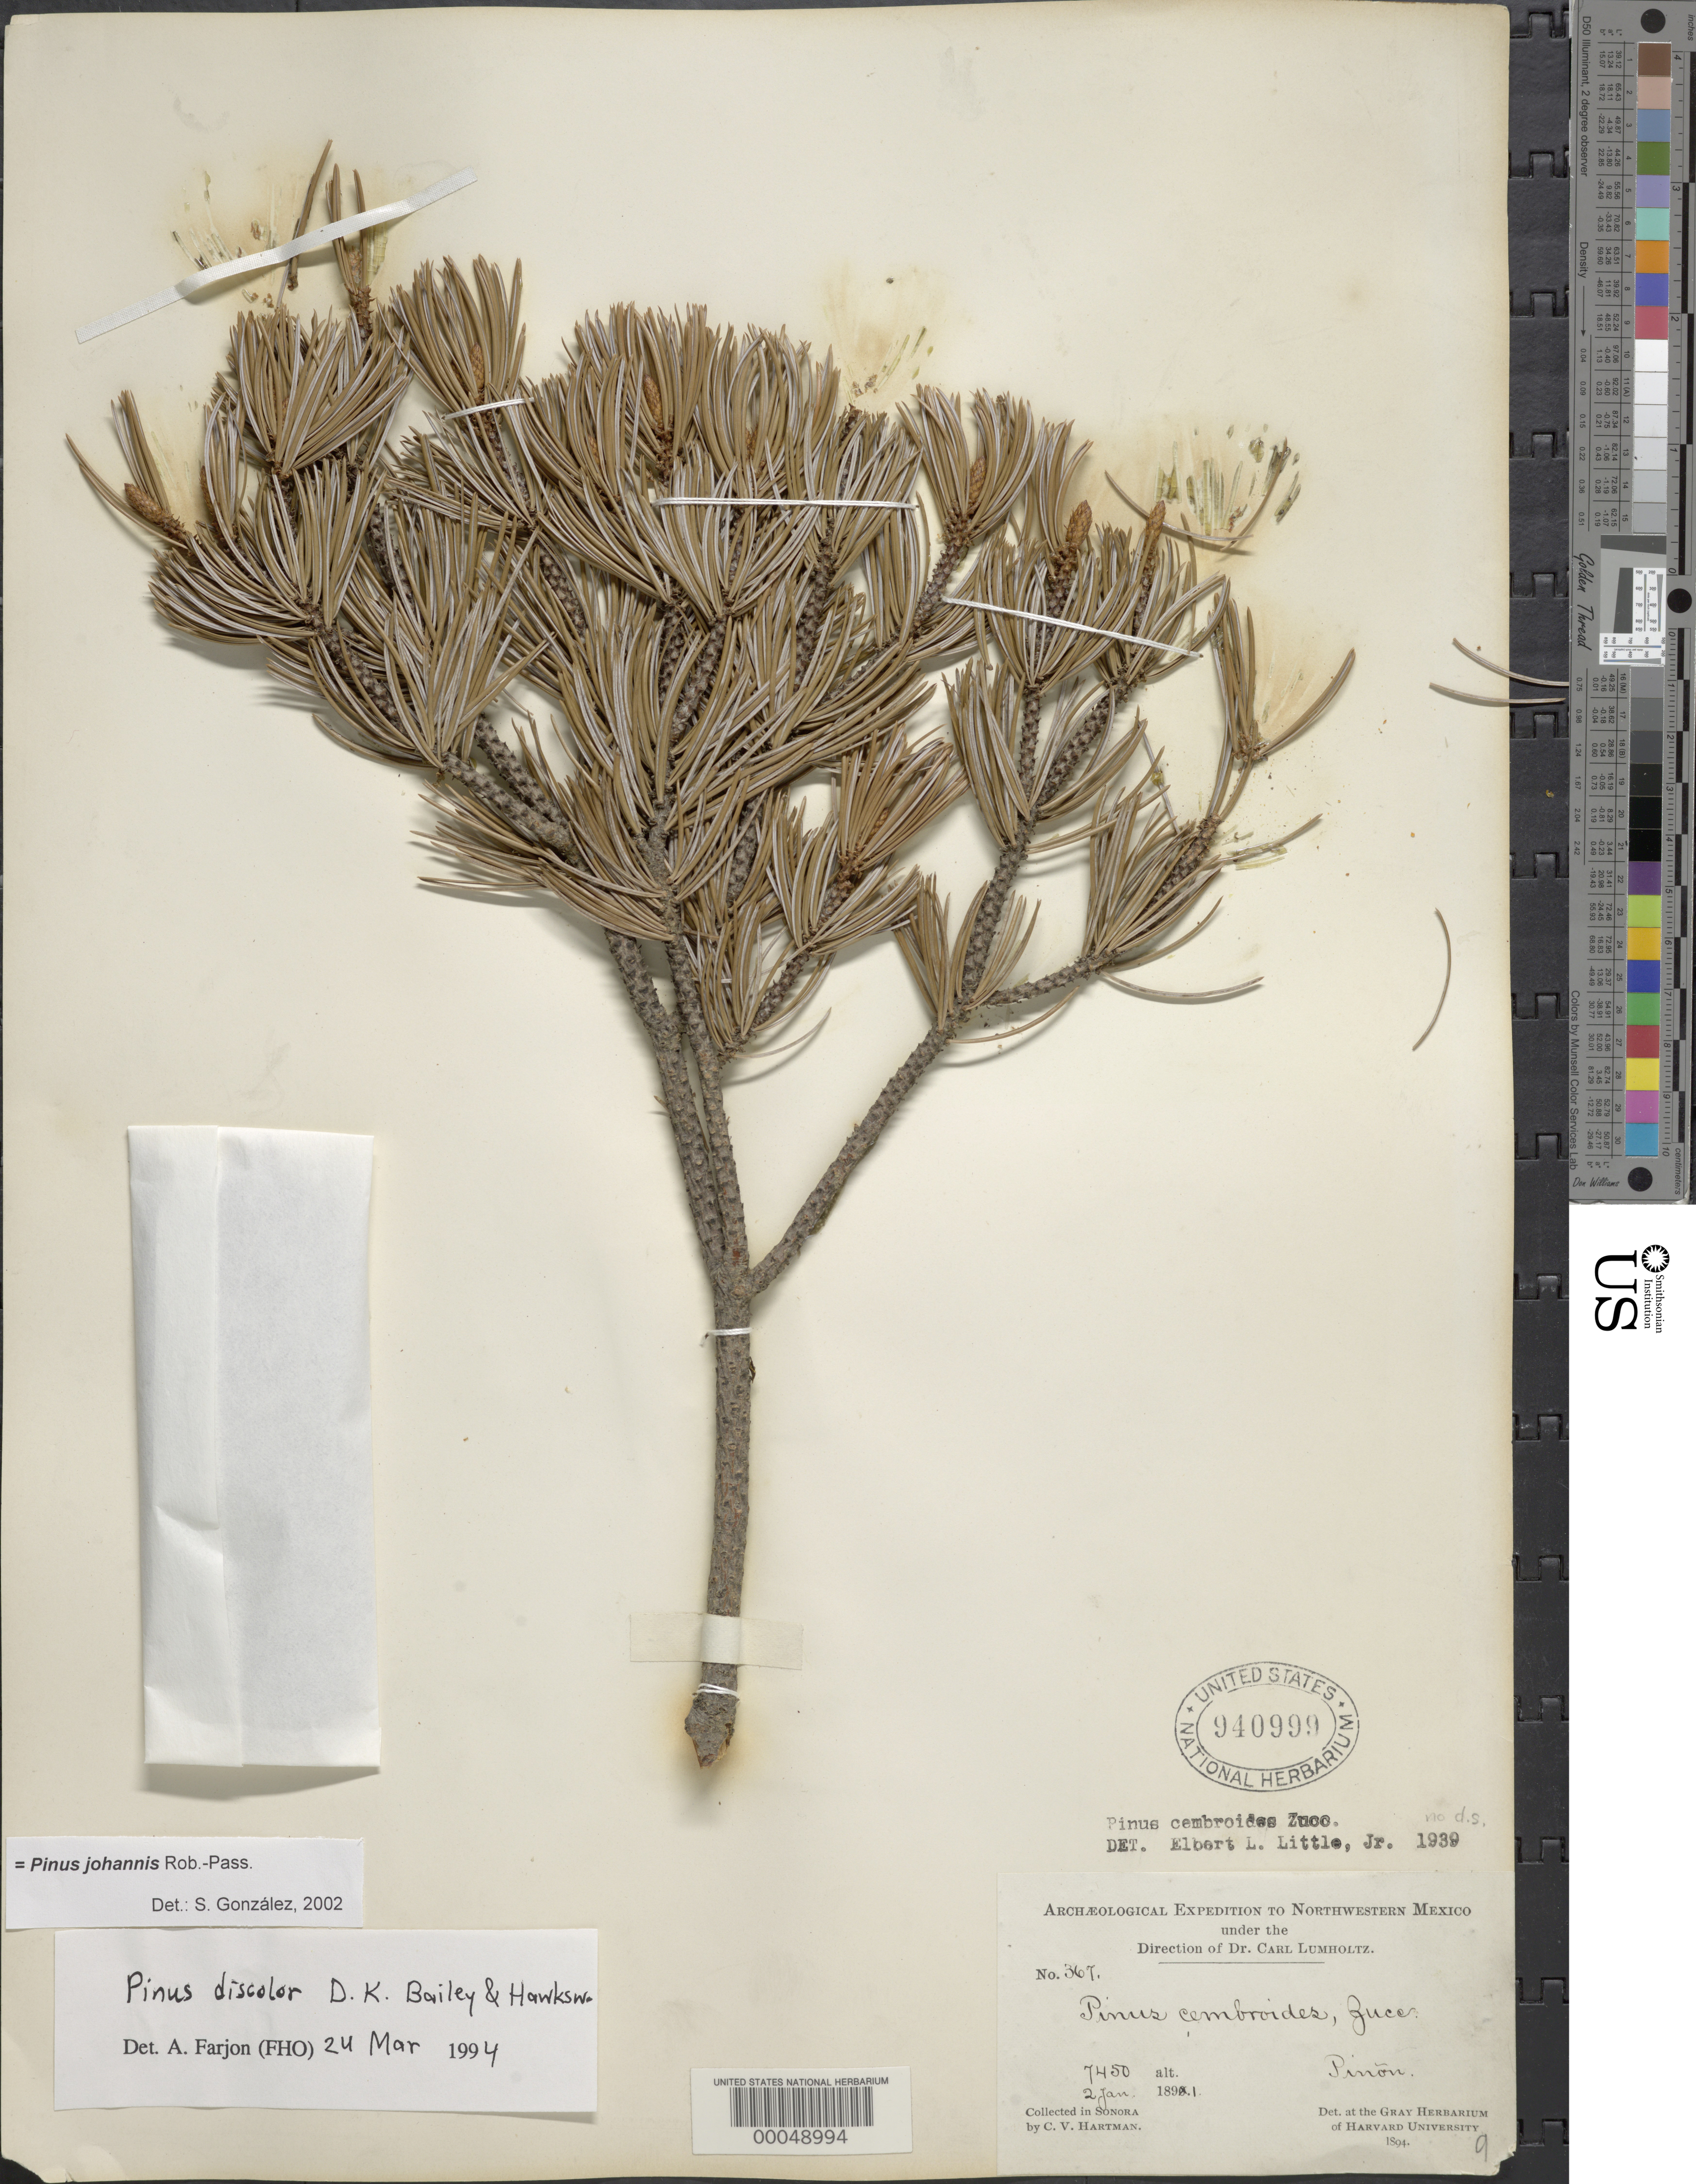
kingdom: Plantae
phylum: Tracheophyta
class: Pinopsida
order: Pinales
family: Pinaceae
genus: Pinus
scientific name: Pinus johannis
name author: M.-F. Robert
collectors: C. V. Hartman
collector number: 367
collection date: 1891-01-02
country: Mexico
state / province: Sonora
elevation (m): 2271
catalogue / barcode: US 940999